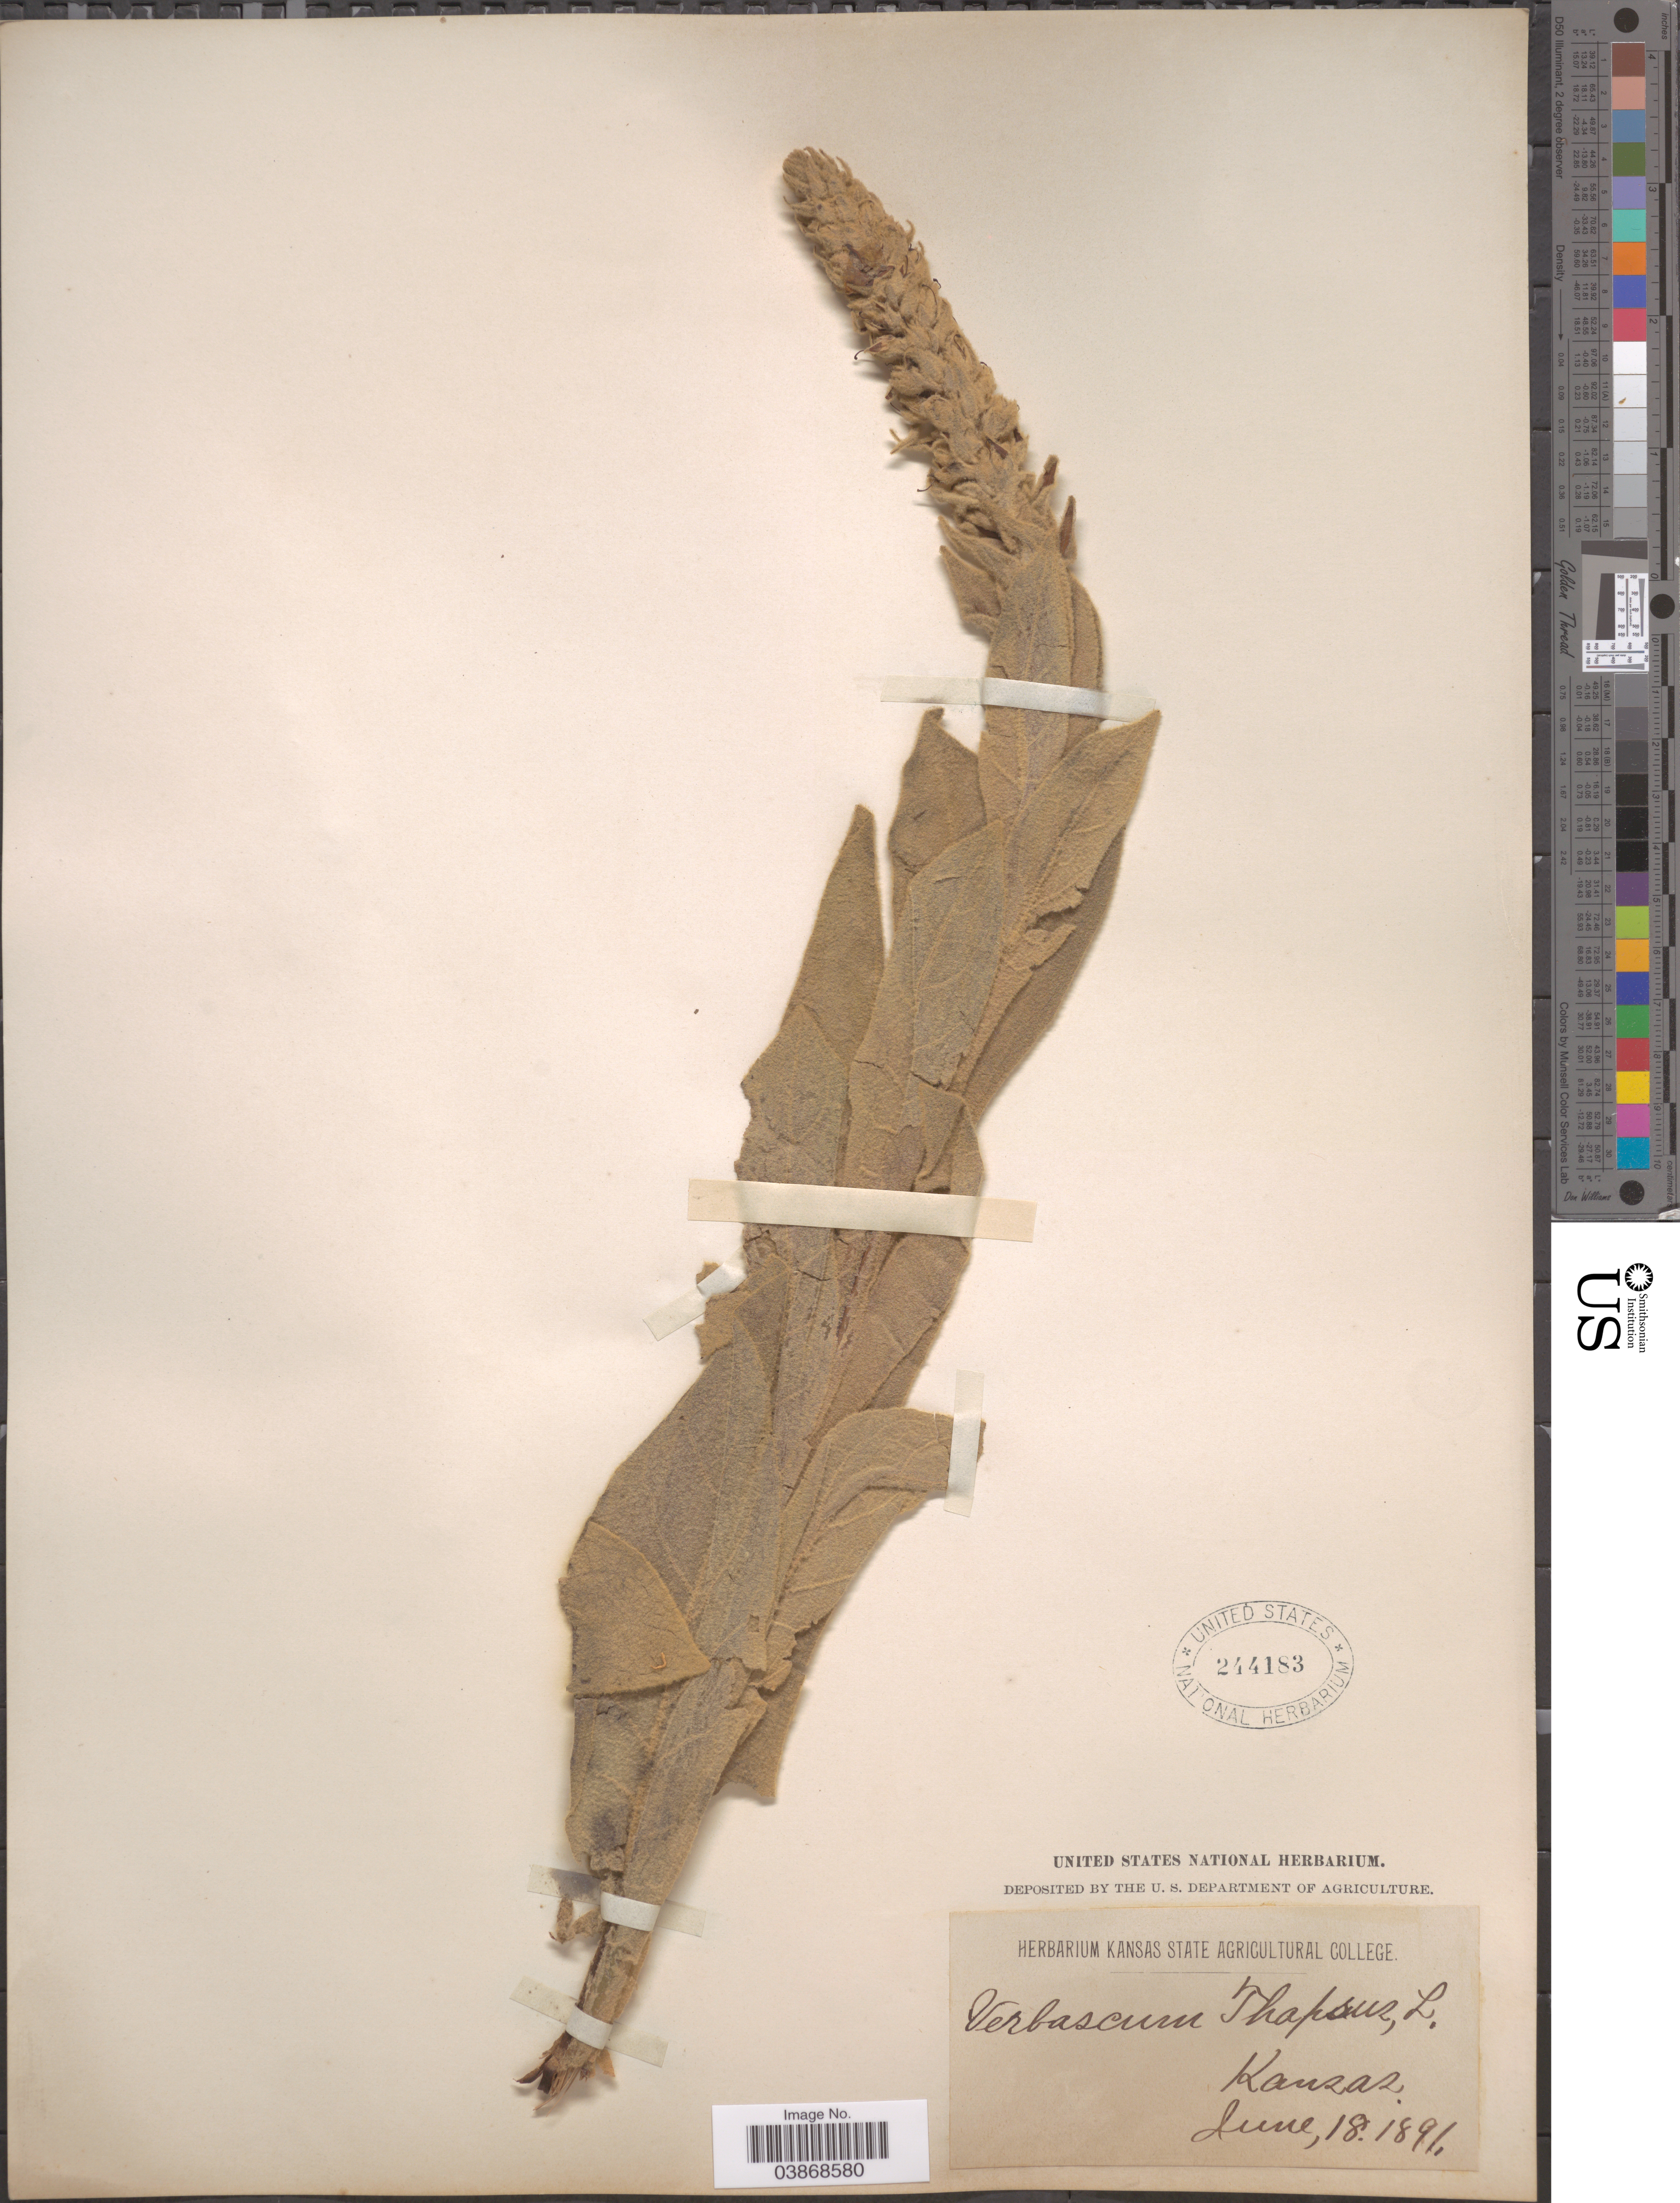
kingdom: Plantae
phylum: Tracheophyta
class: Magnoliopsida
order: Lamiales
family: Scrophulariaceae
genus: Verbascum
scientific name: Verbascum thapsus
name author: L.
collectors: ex herb. Kansas State Agricultural College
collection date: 1891-06-18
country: United States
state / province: Kansas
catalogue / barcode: US 244183